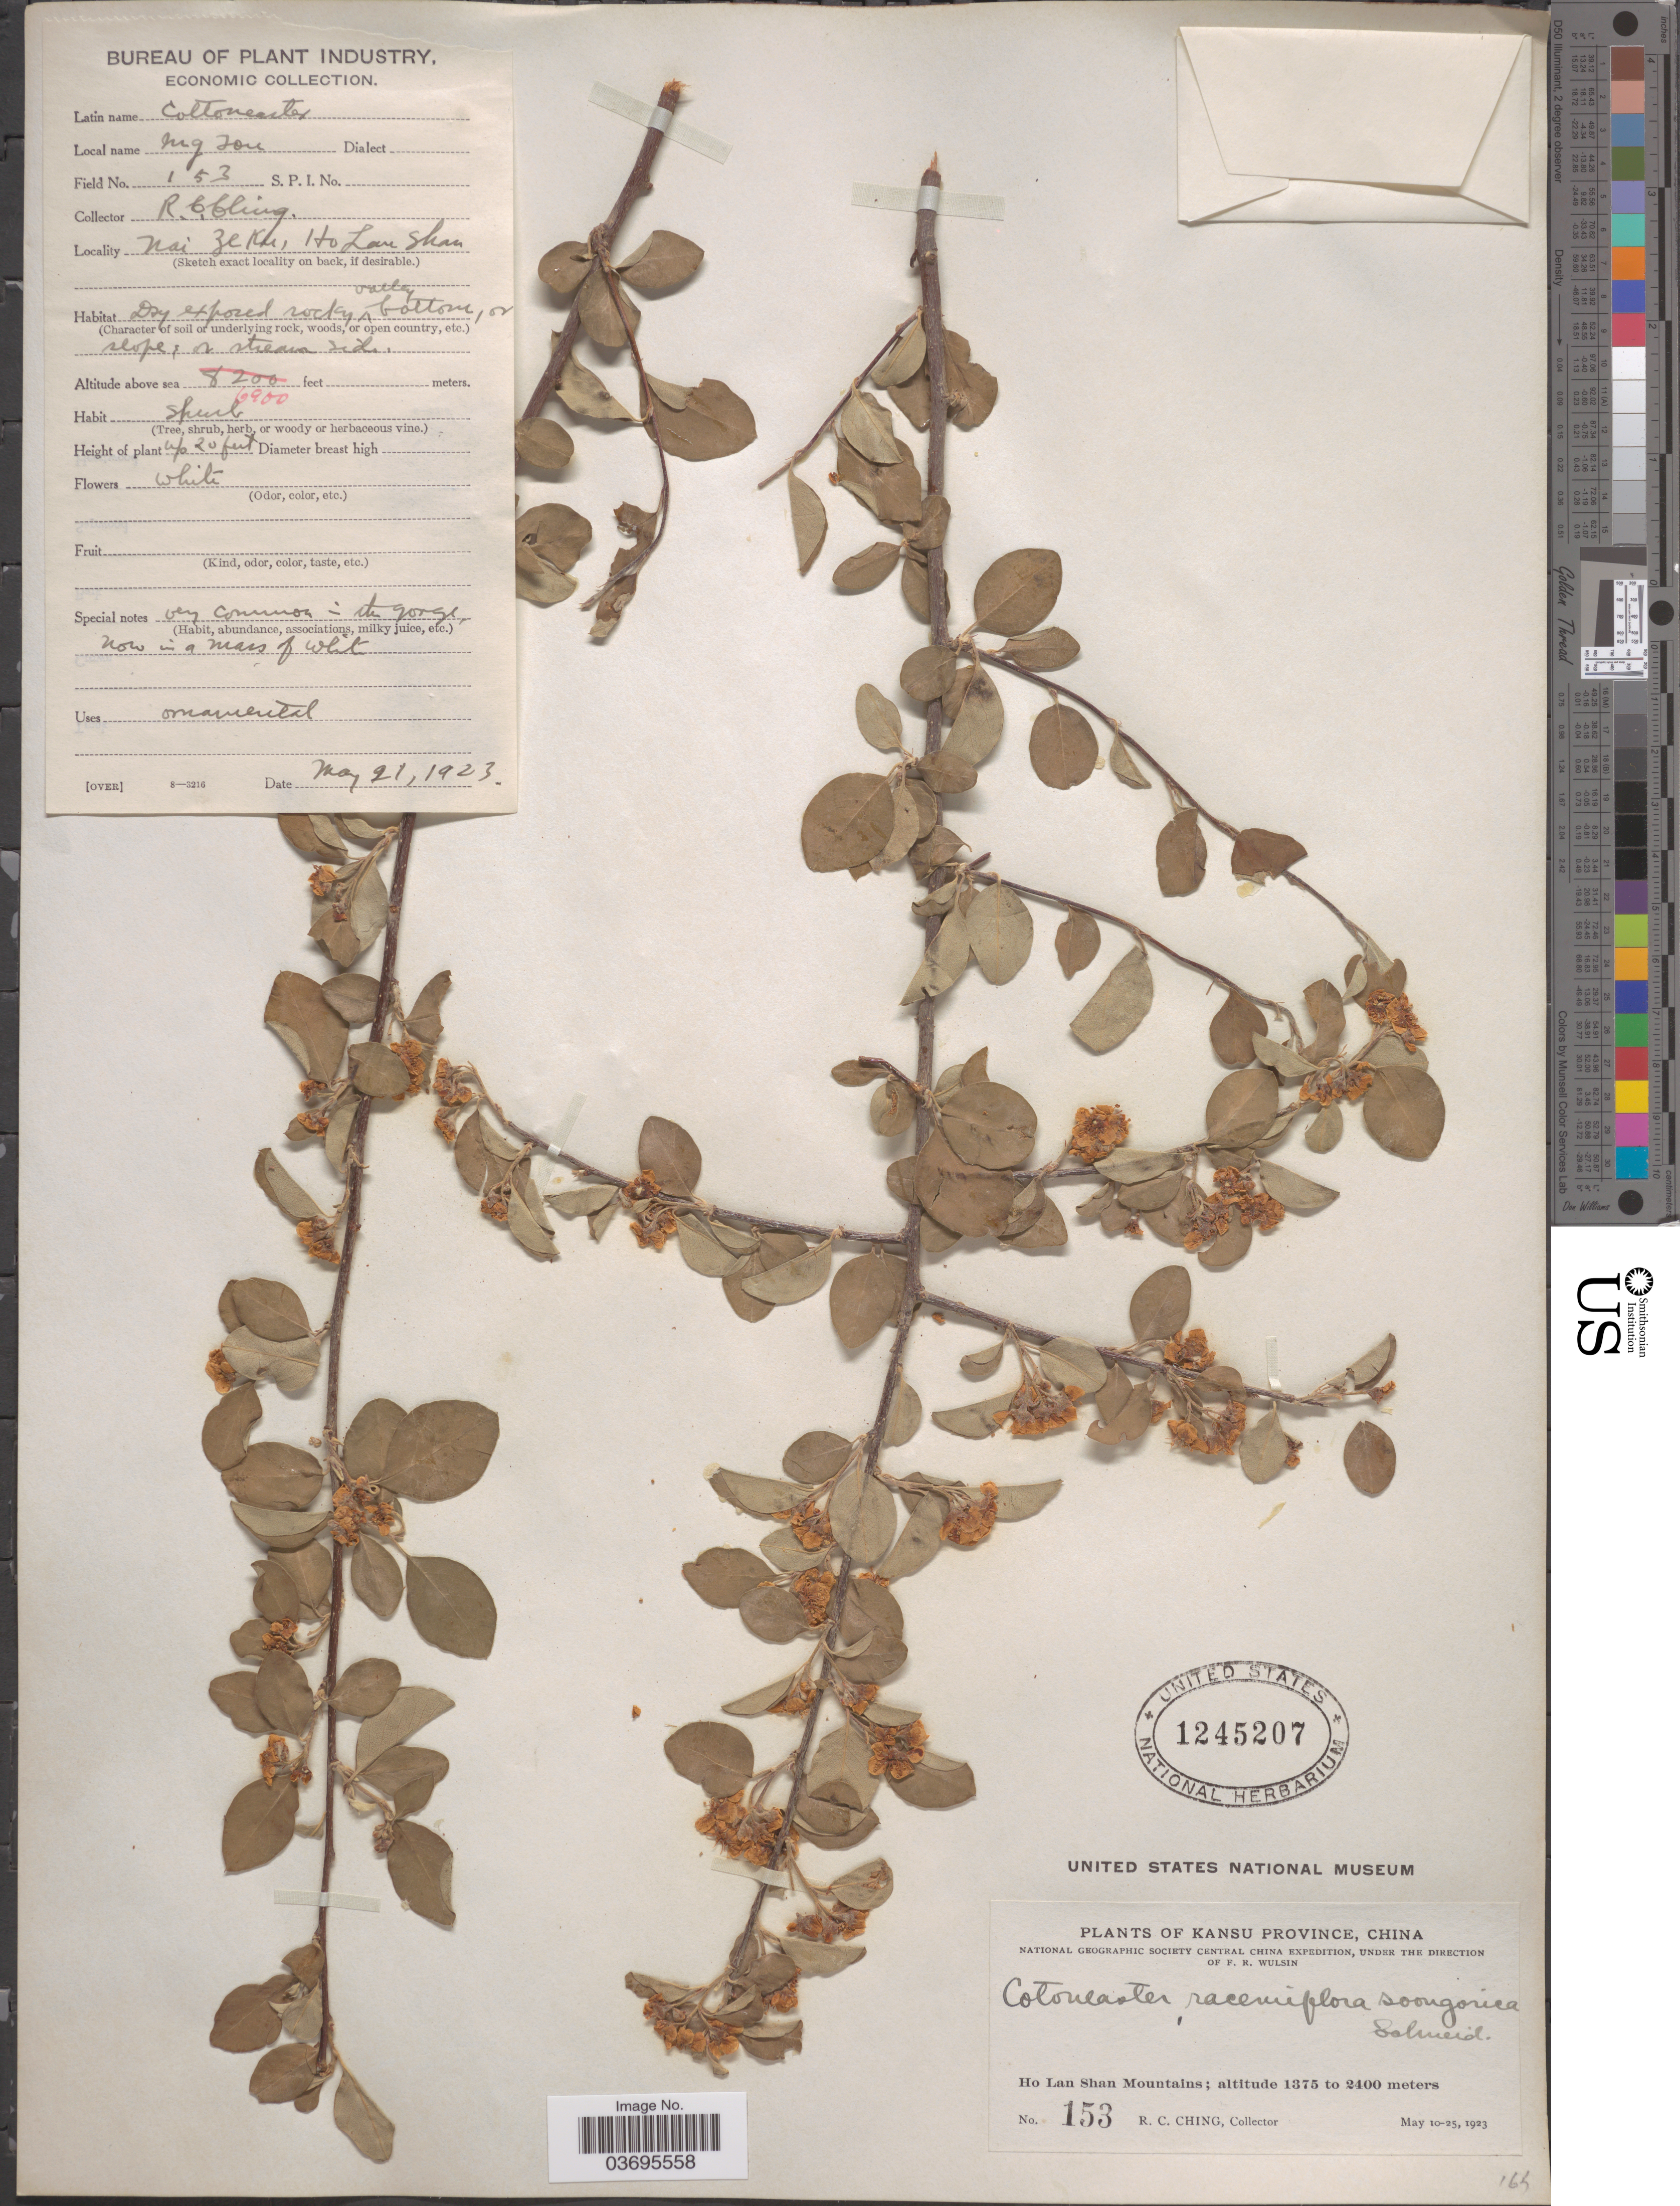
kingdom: Plantae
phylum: Tracheophyta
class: Magnoliopsida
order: Rosales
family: Rosaceae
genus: Cotoneaster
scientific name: Cotoneaster racemiflorus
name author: (Desf.) K. Koch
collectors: R. C. Ching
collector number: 153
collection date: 1923-05-21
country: China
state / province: Gansu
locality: Kansu Province. Ho Lan Shan Mountains. Nai Ze Ku, Ho Lan Shan.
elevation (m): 2103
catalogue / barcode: US 1245207